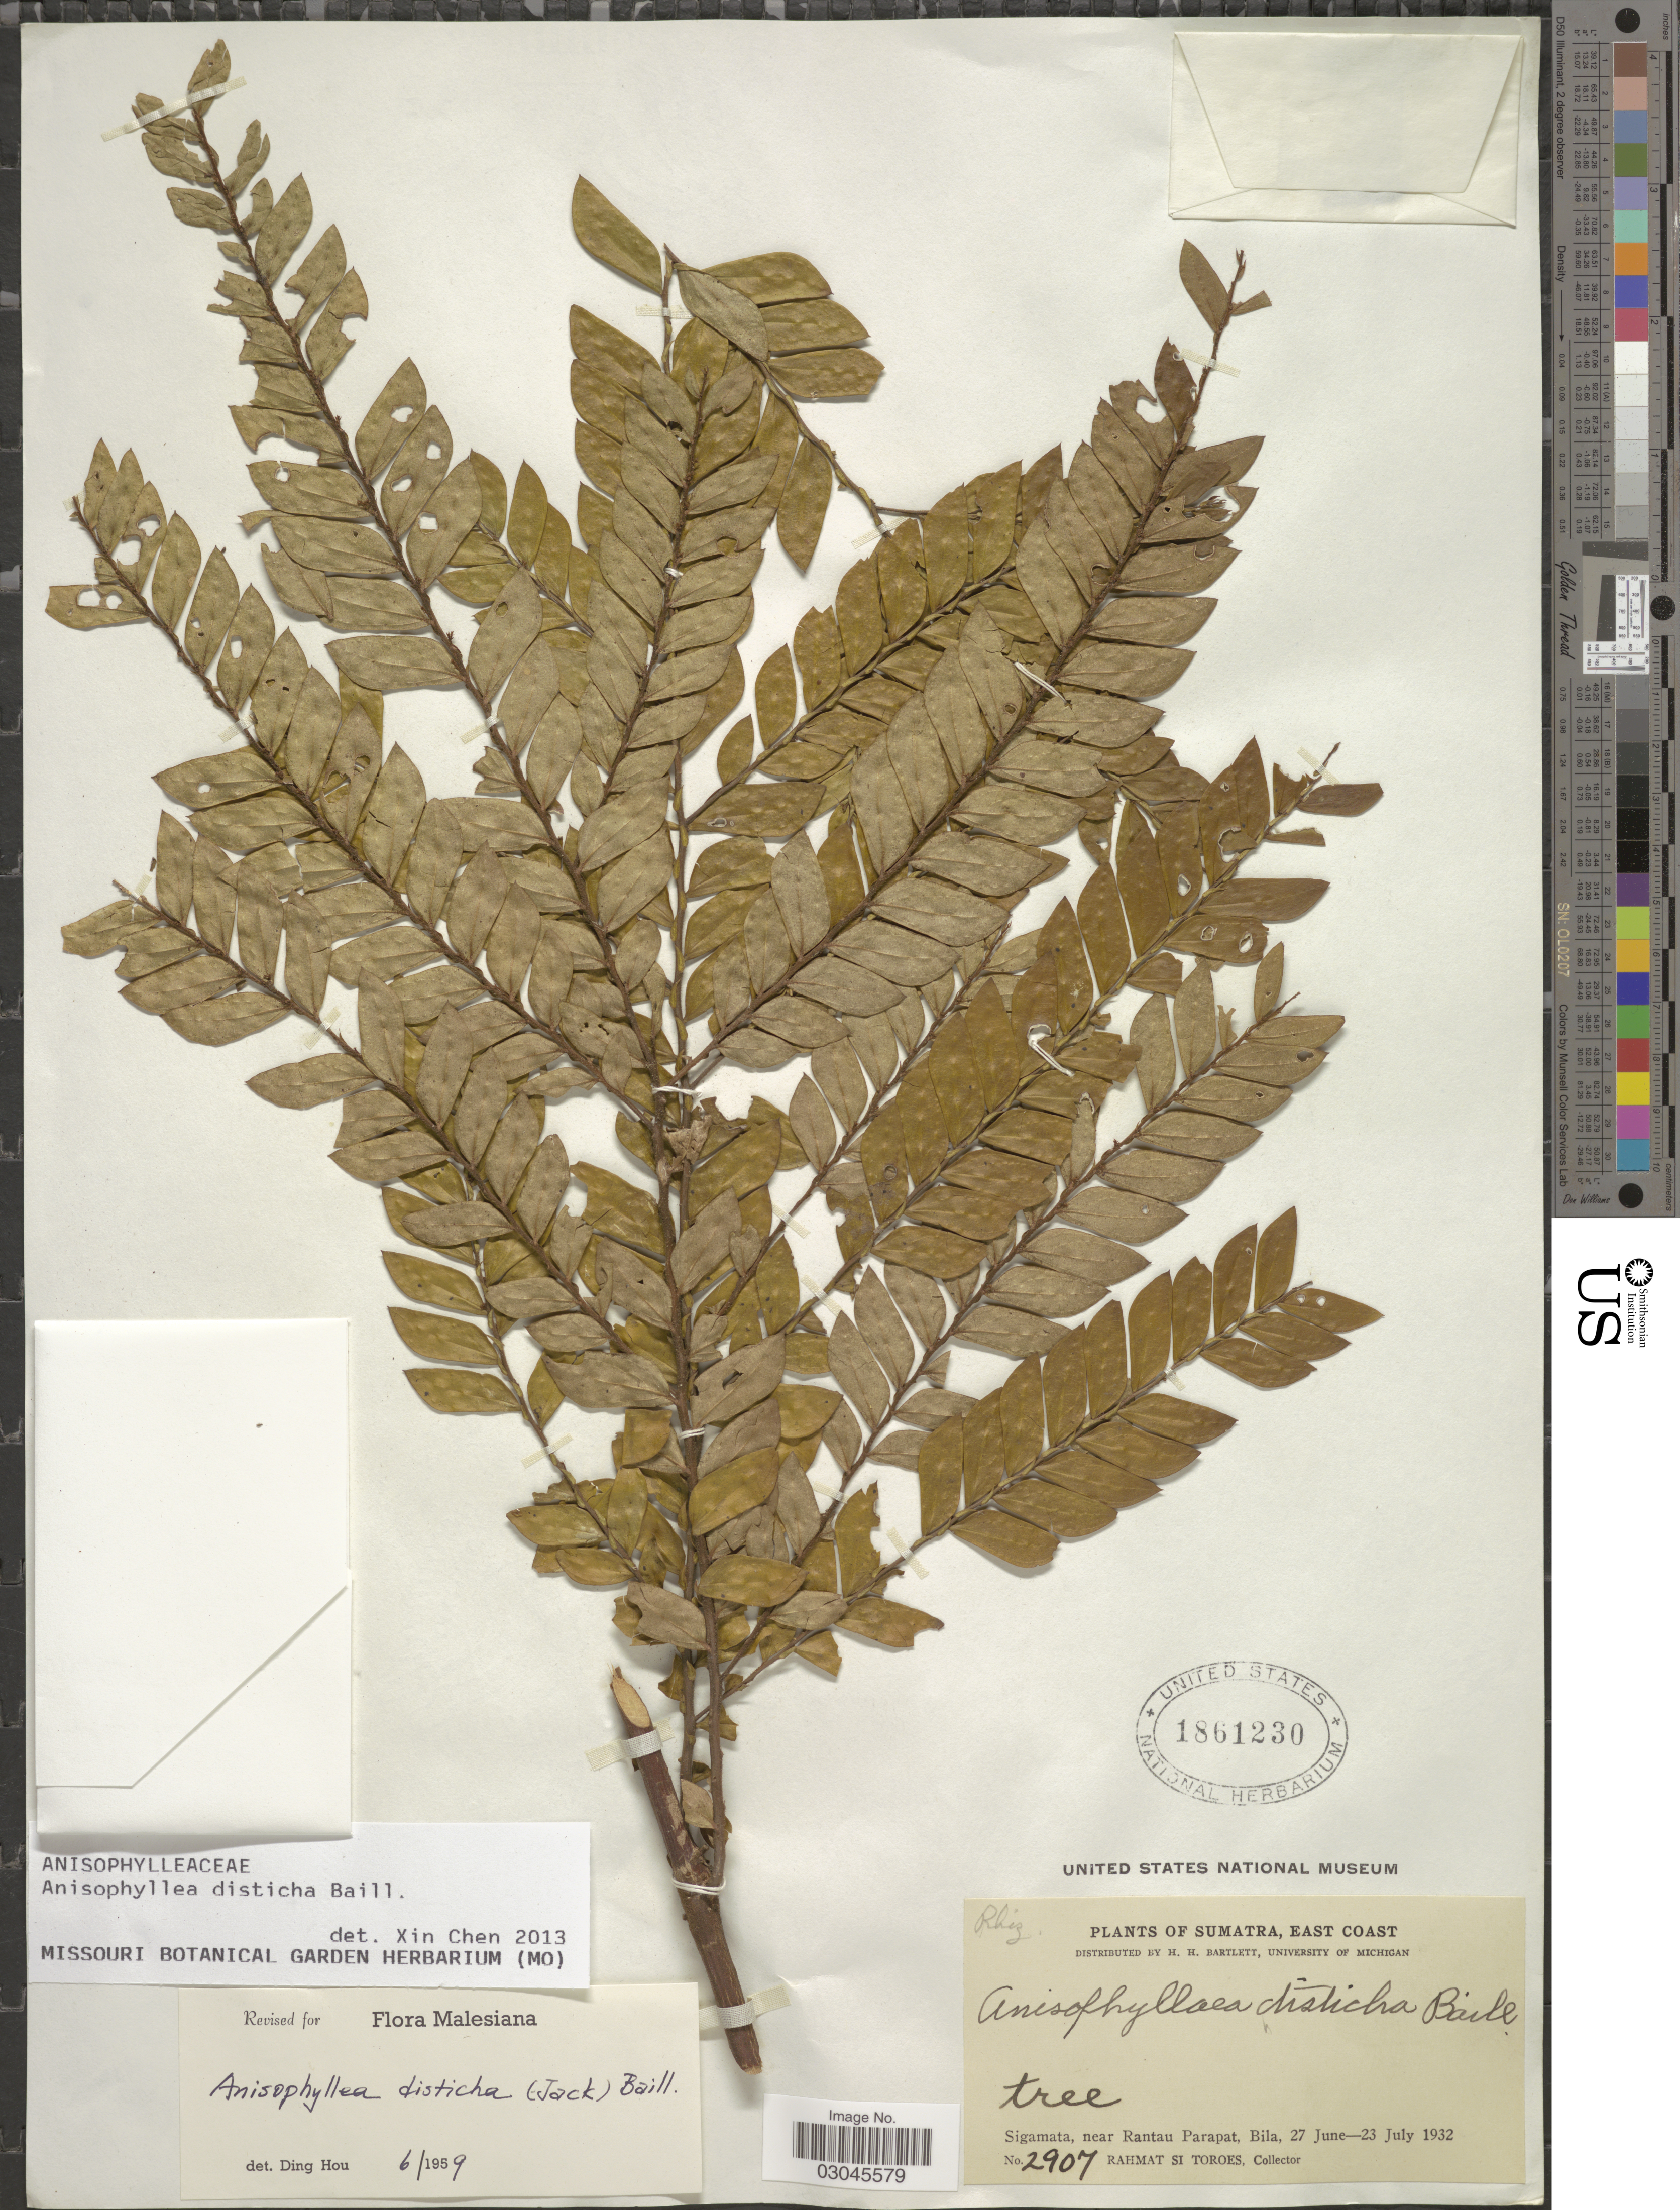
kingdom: Plantae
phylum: Tracheophyta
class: Magnoliopsida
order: Cucurbitales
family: Anisophylleaceae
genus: Anisophyllea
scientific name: Anisophyllea disticha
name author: (Jack) Baill.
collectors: Rahmat Si Boeea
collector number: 2907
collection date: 1932-06-27/1932-07-23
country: Indonesia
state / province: Sumatra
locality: East Coast. Sigamata, near Rantau Parapat, Bila.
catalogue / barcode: US 1861230